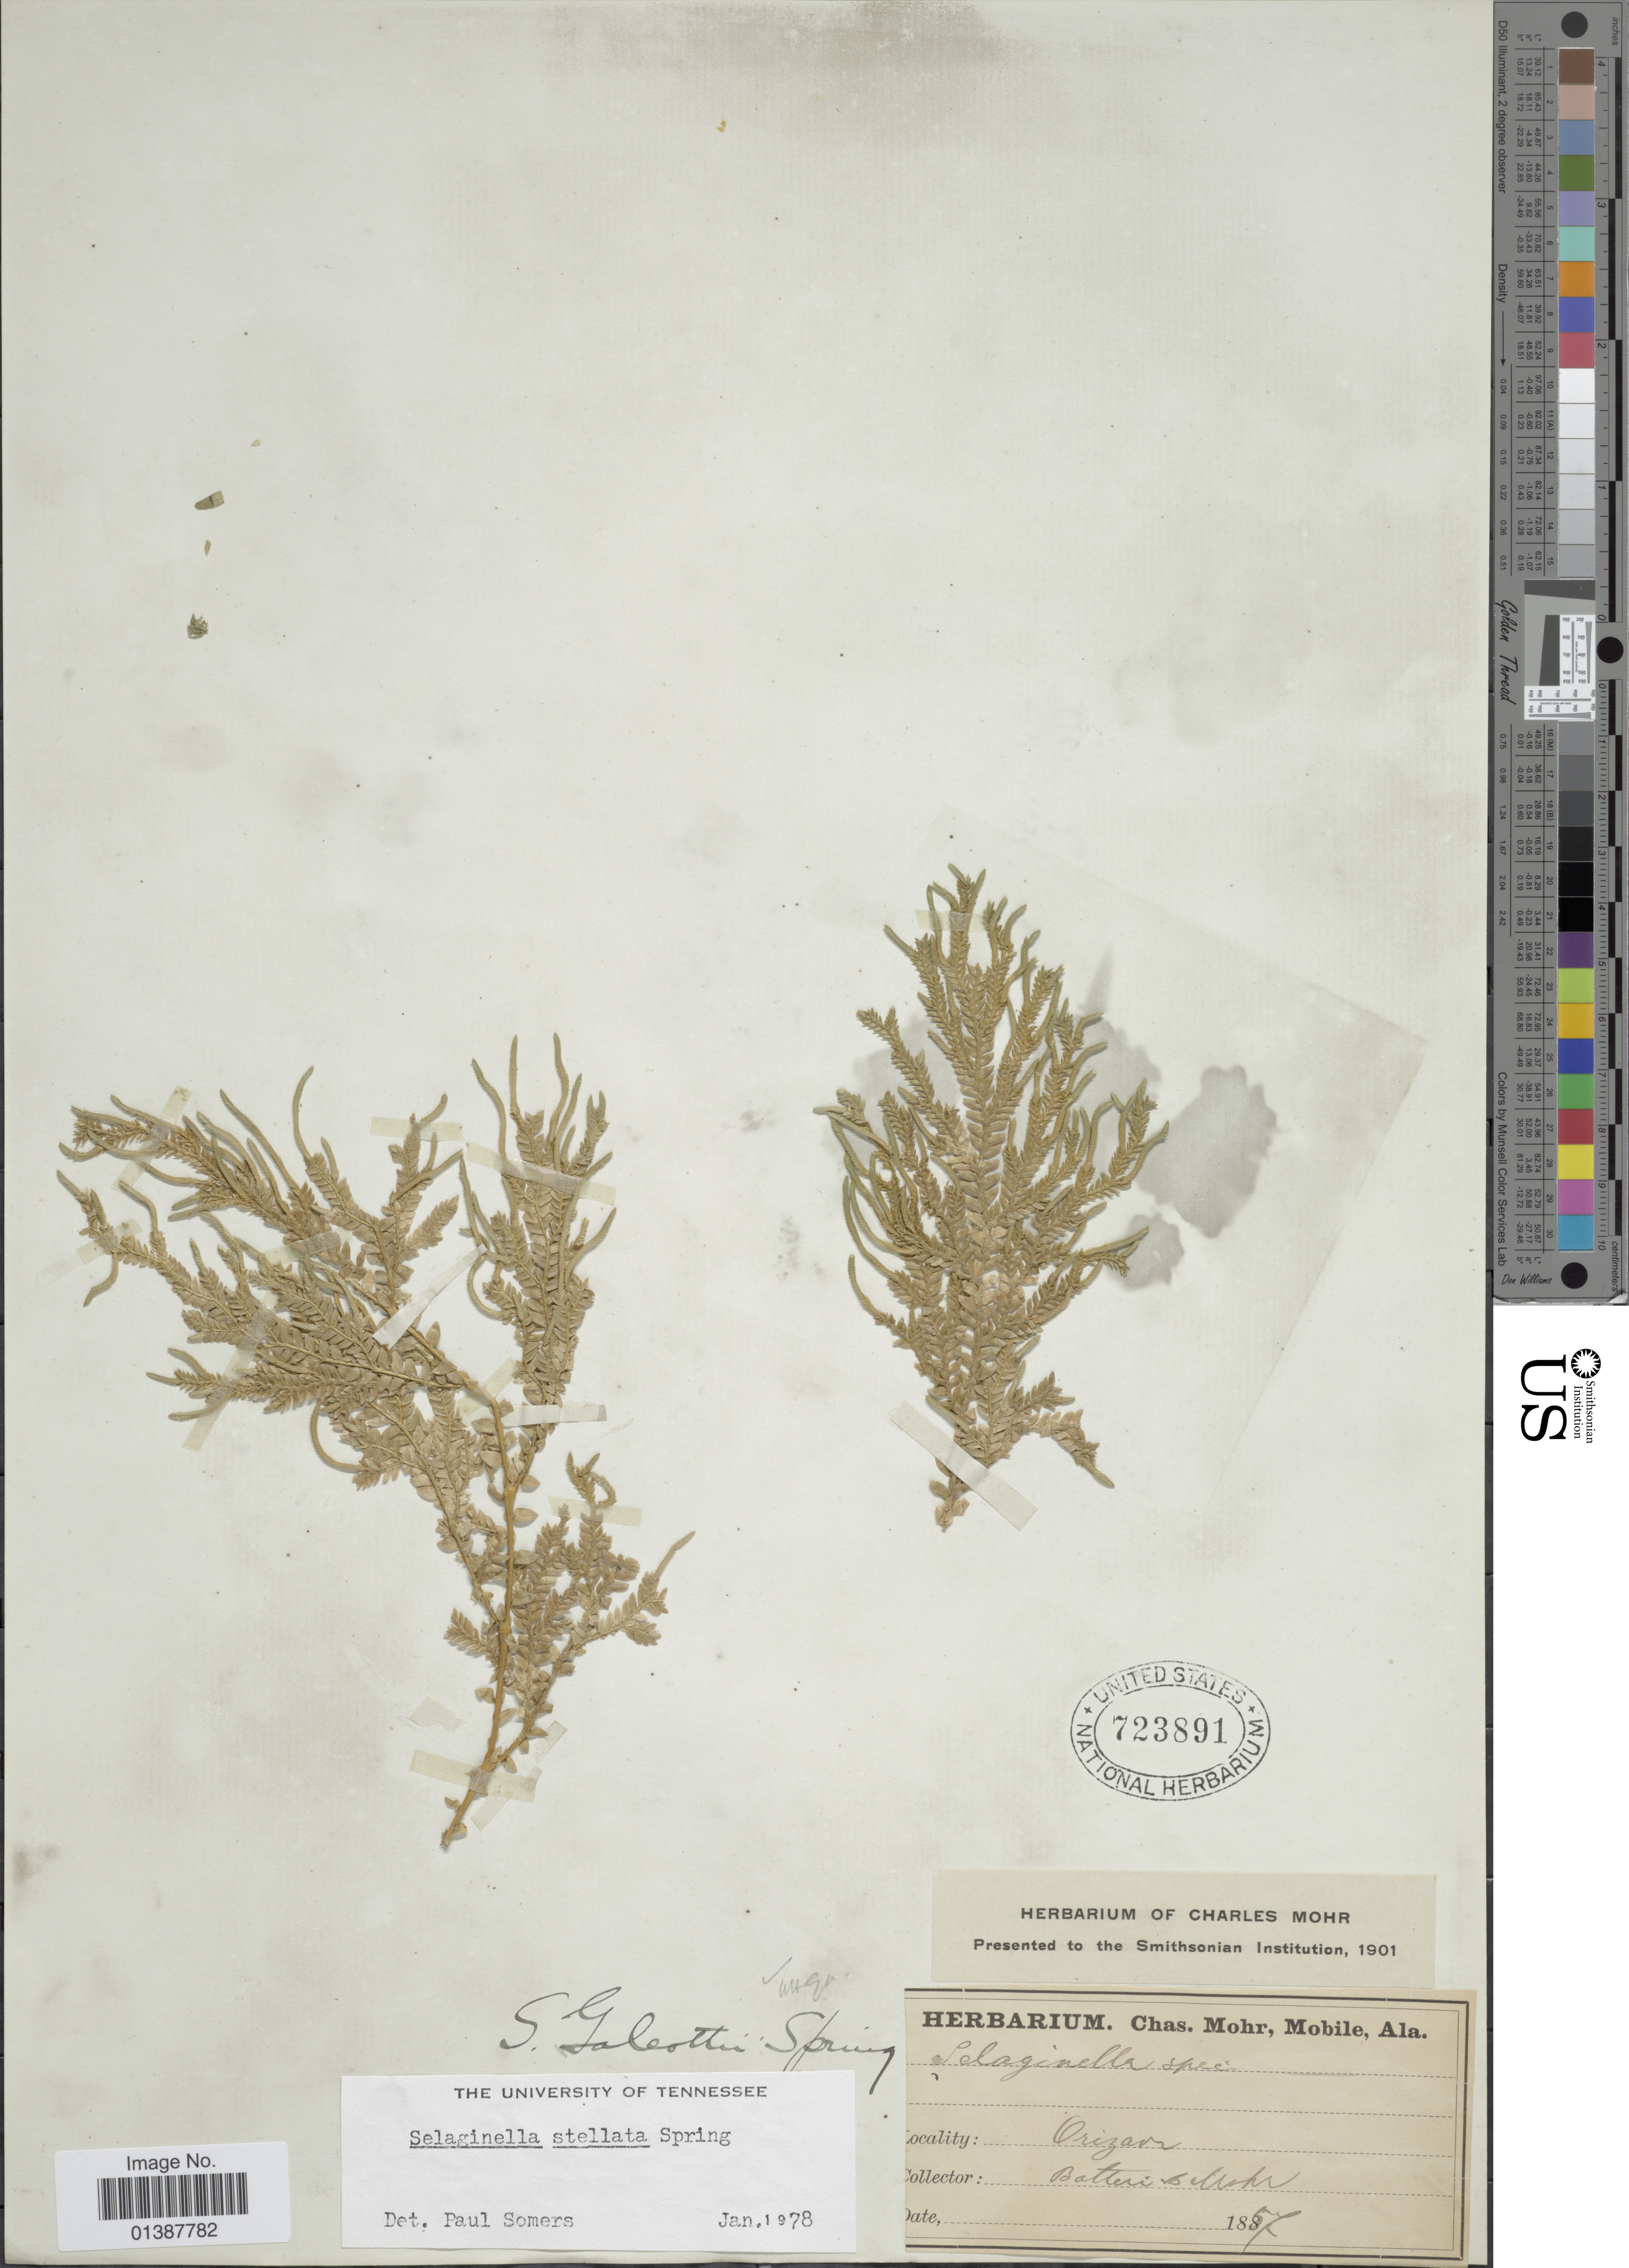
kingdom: Plantae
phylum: Tracheophyta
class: Lycopodiopsida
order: Selaginellales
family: Selaginellaceae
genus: Selaginella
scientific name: Selaginella galeottii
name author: Spring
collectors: C. T. Mohr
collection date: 1857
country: Mexico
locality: Orizaba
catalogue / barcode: US 723891